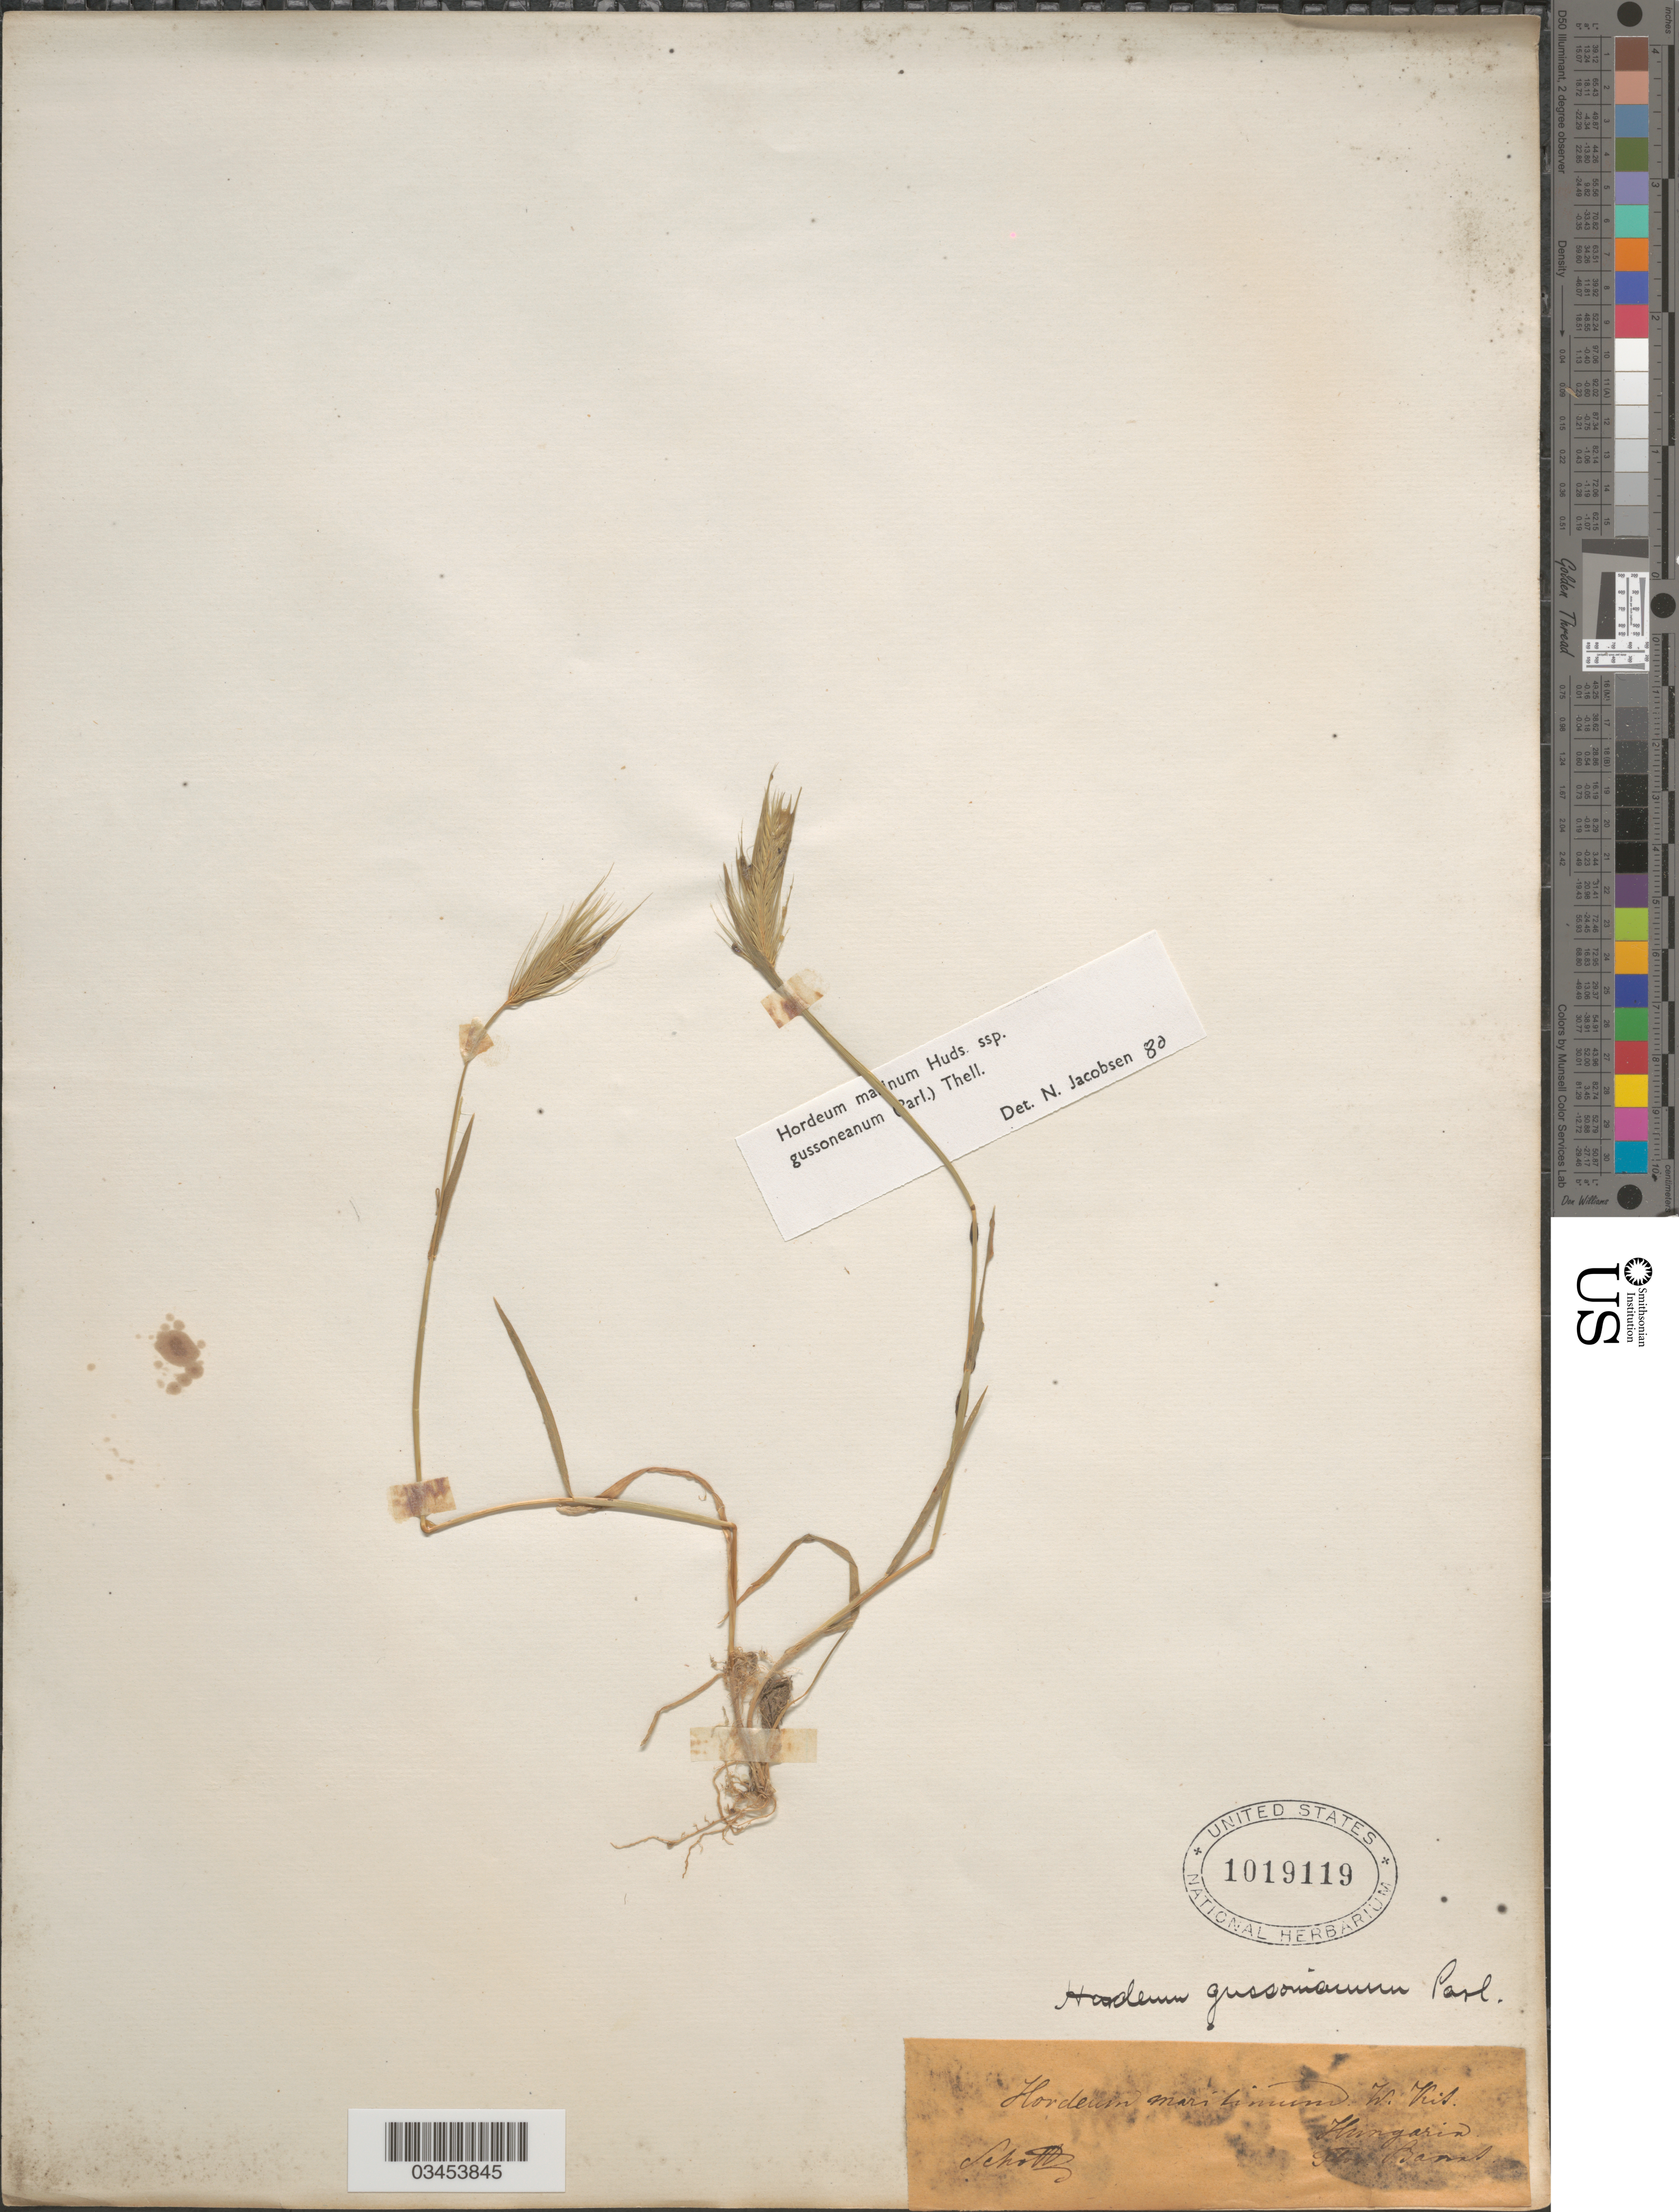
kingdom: Plantae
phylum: Tracheophyta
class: Liliopsida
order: Poales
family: Poaceae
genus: Hordeum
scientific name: Hordeum marinum subsp. gussoneanum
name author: (Parl.) Thell.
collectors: -. Schottz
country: Hungary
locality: Banat.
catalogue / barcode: US 1019119